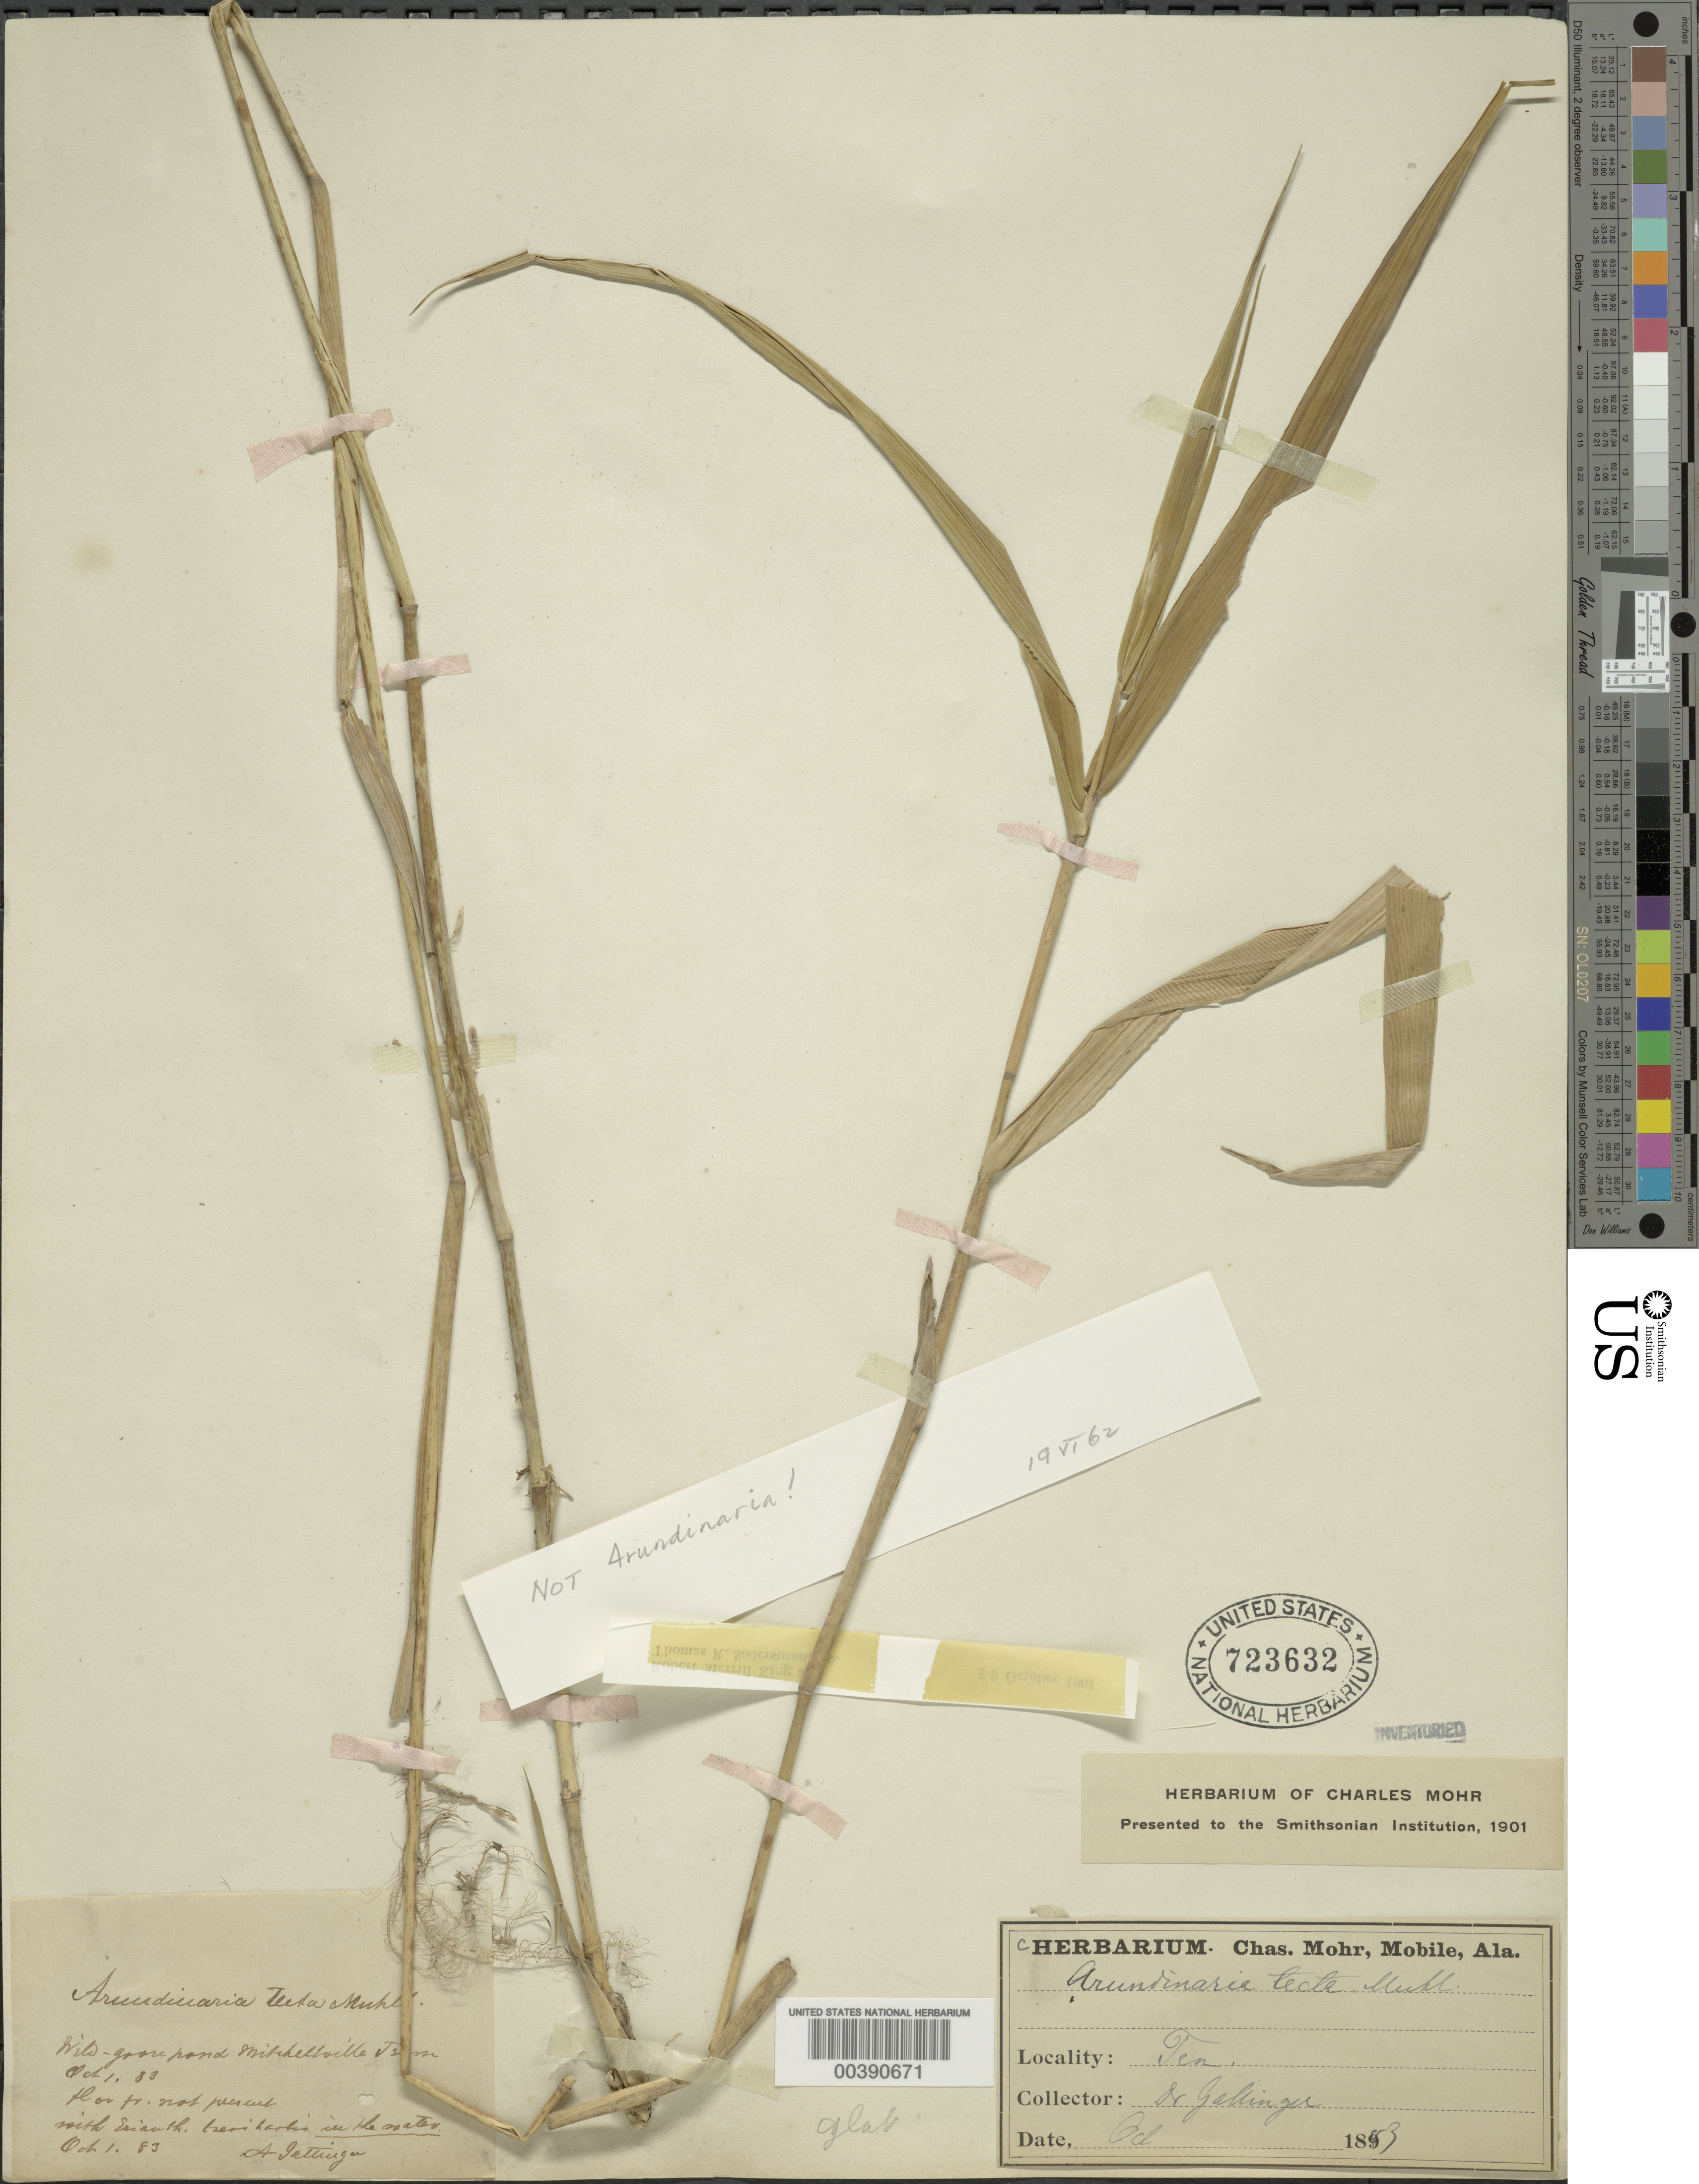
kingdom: Plantae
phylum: Tracheophyta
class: Liliopsida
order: Poales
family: Poaceae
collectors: -. Gallinger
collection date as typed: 01 Oct 1883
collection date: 1883-10-01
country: United States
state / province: Tennessee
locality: Mitchellville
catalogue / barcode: US 723632